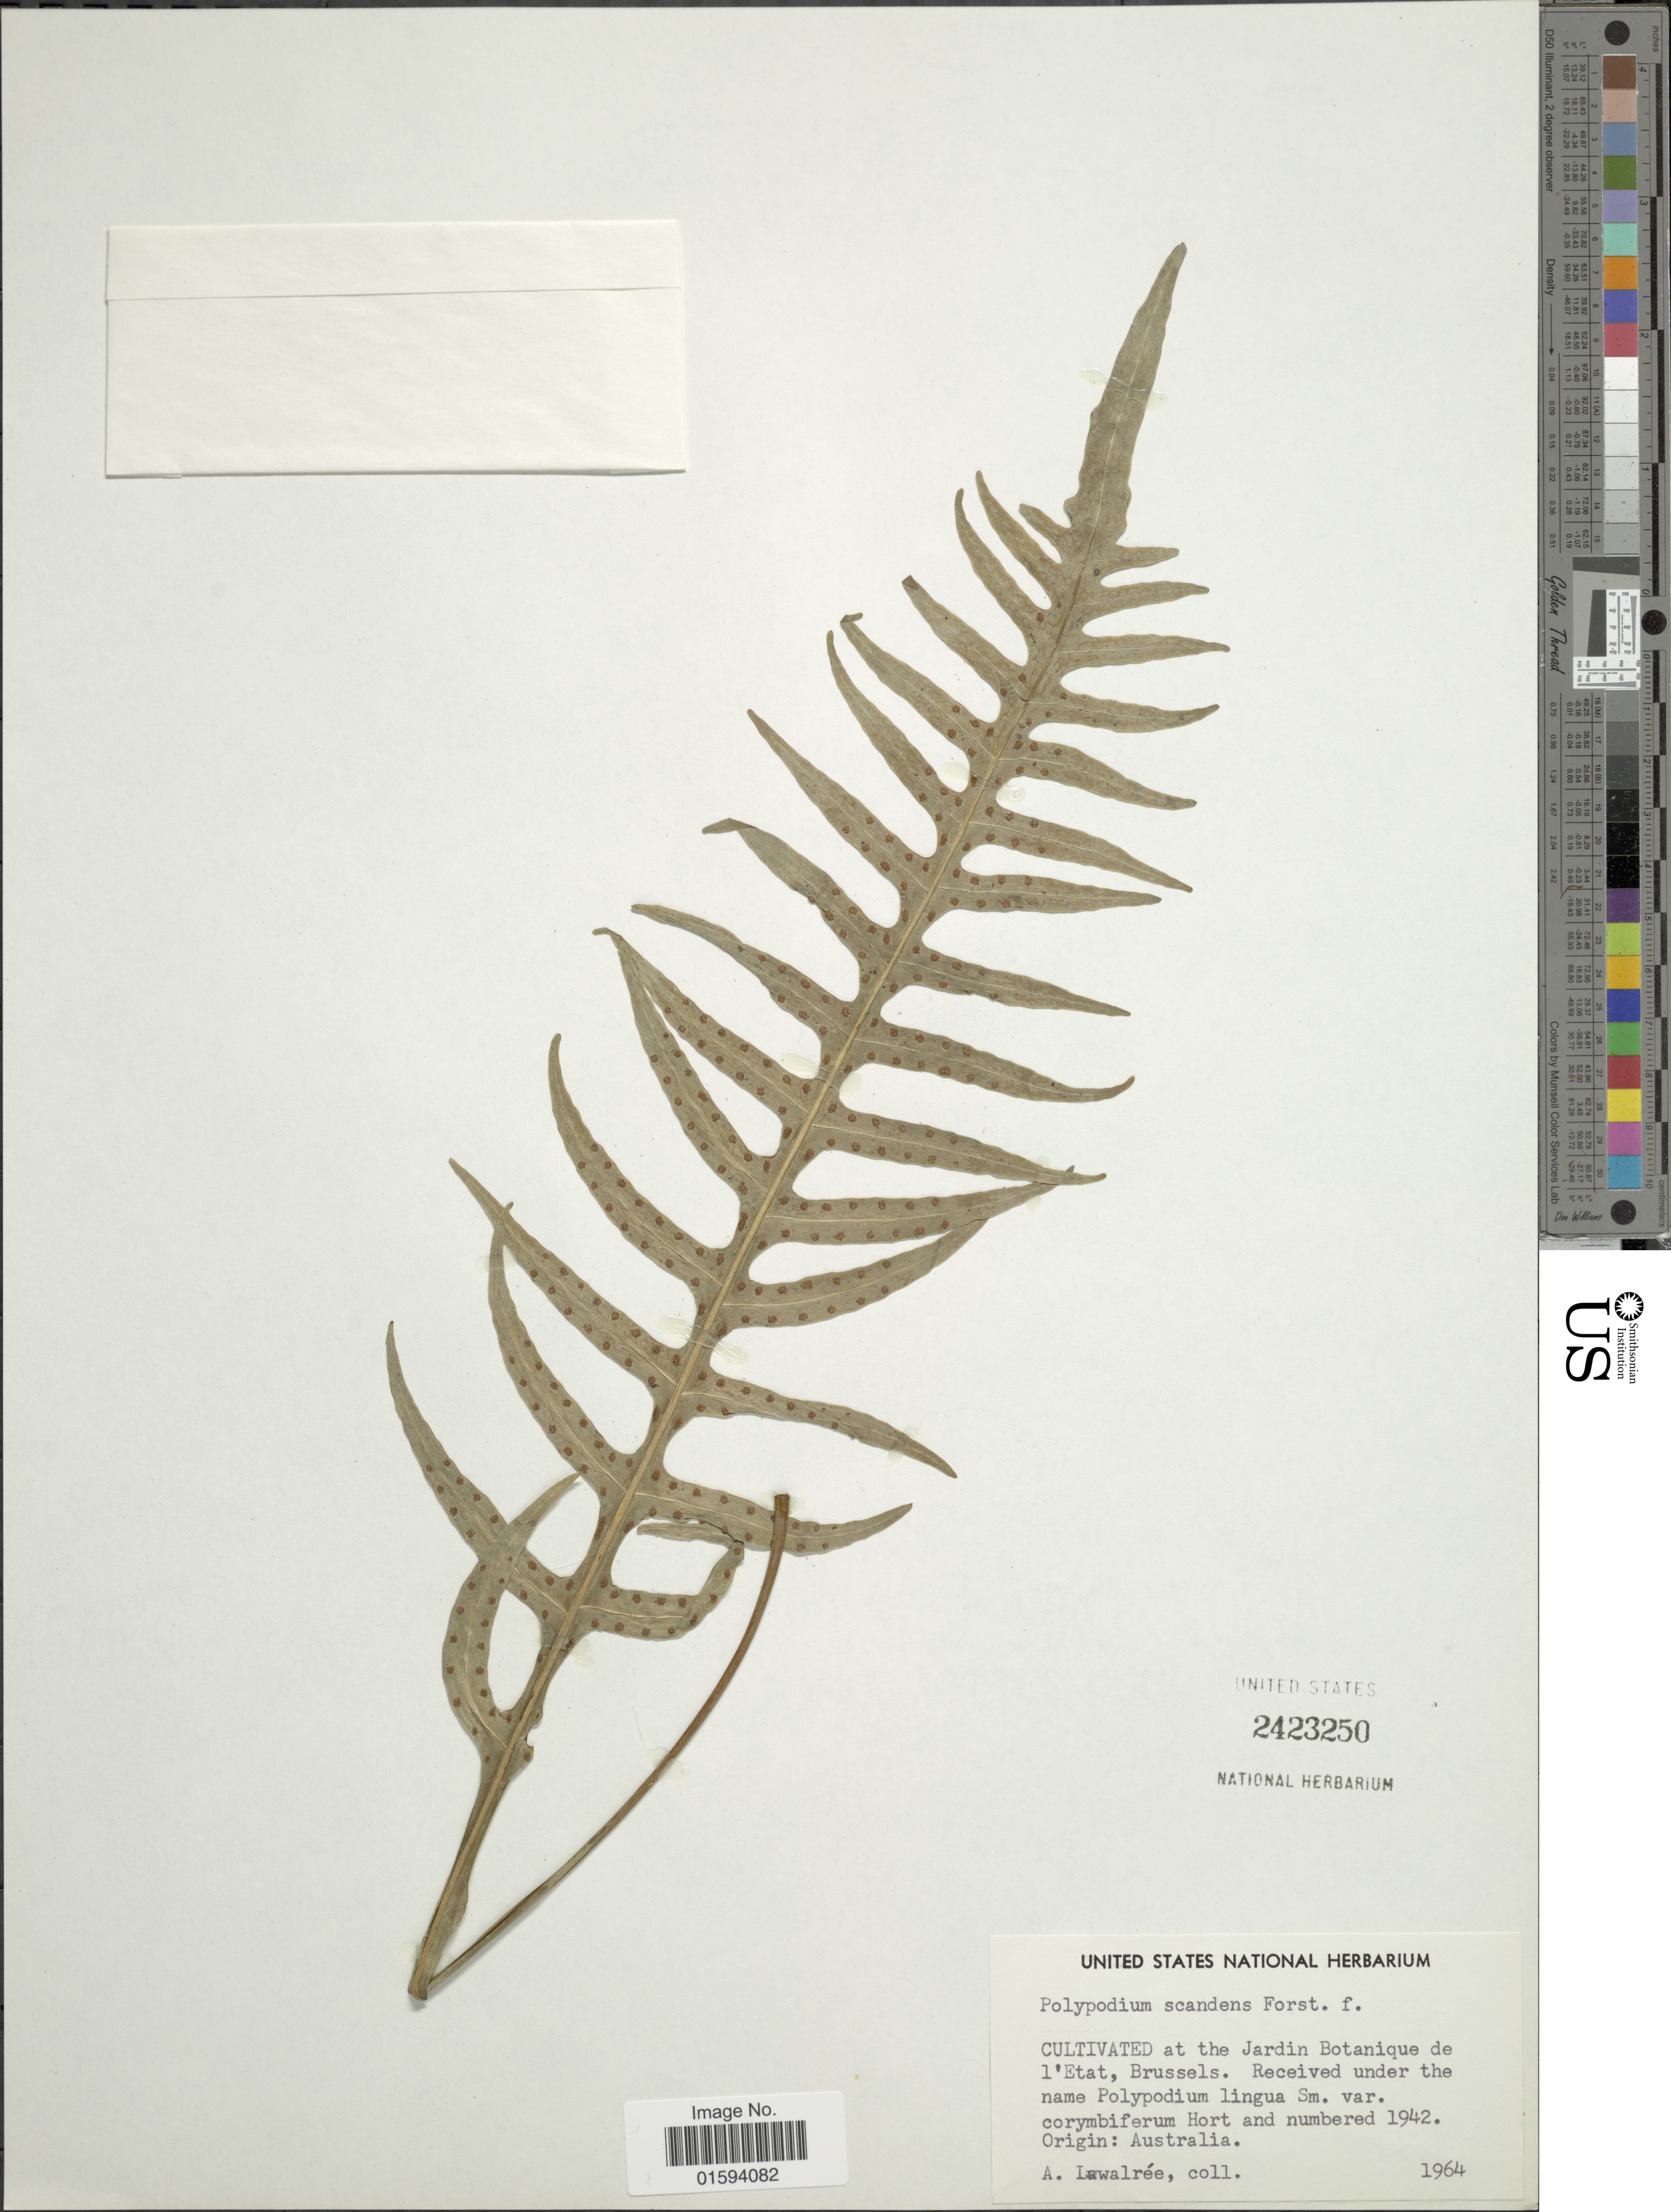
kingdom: Plantae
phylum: Tracheophyta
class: Polypodiopsida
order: Polypodiales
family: Polypodiaceae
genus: Polypodium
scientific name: Polypodium scandens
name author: G. Forst.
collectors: A. G. Lawalrée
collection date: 1964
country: Belgium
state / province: Brussels, Capital District of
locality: At the Jardin Botanique de l'Etat, Brussels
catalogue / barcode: US 2423250